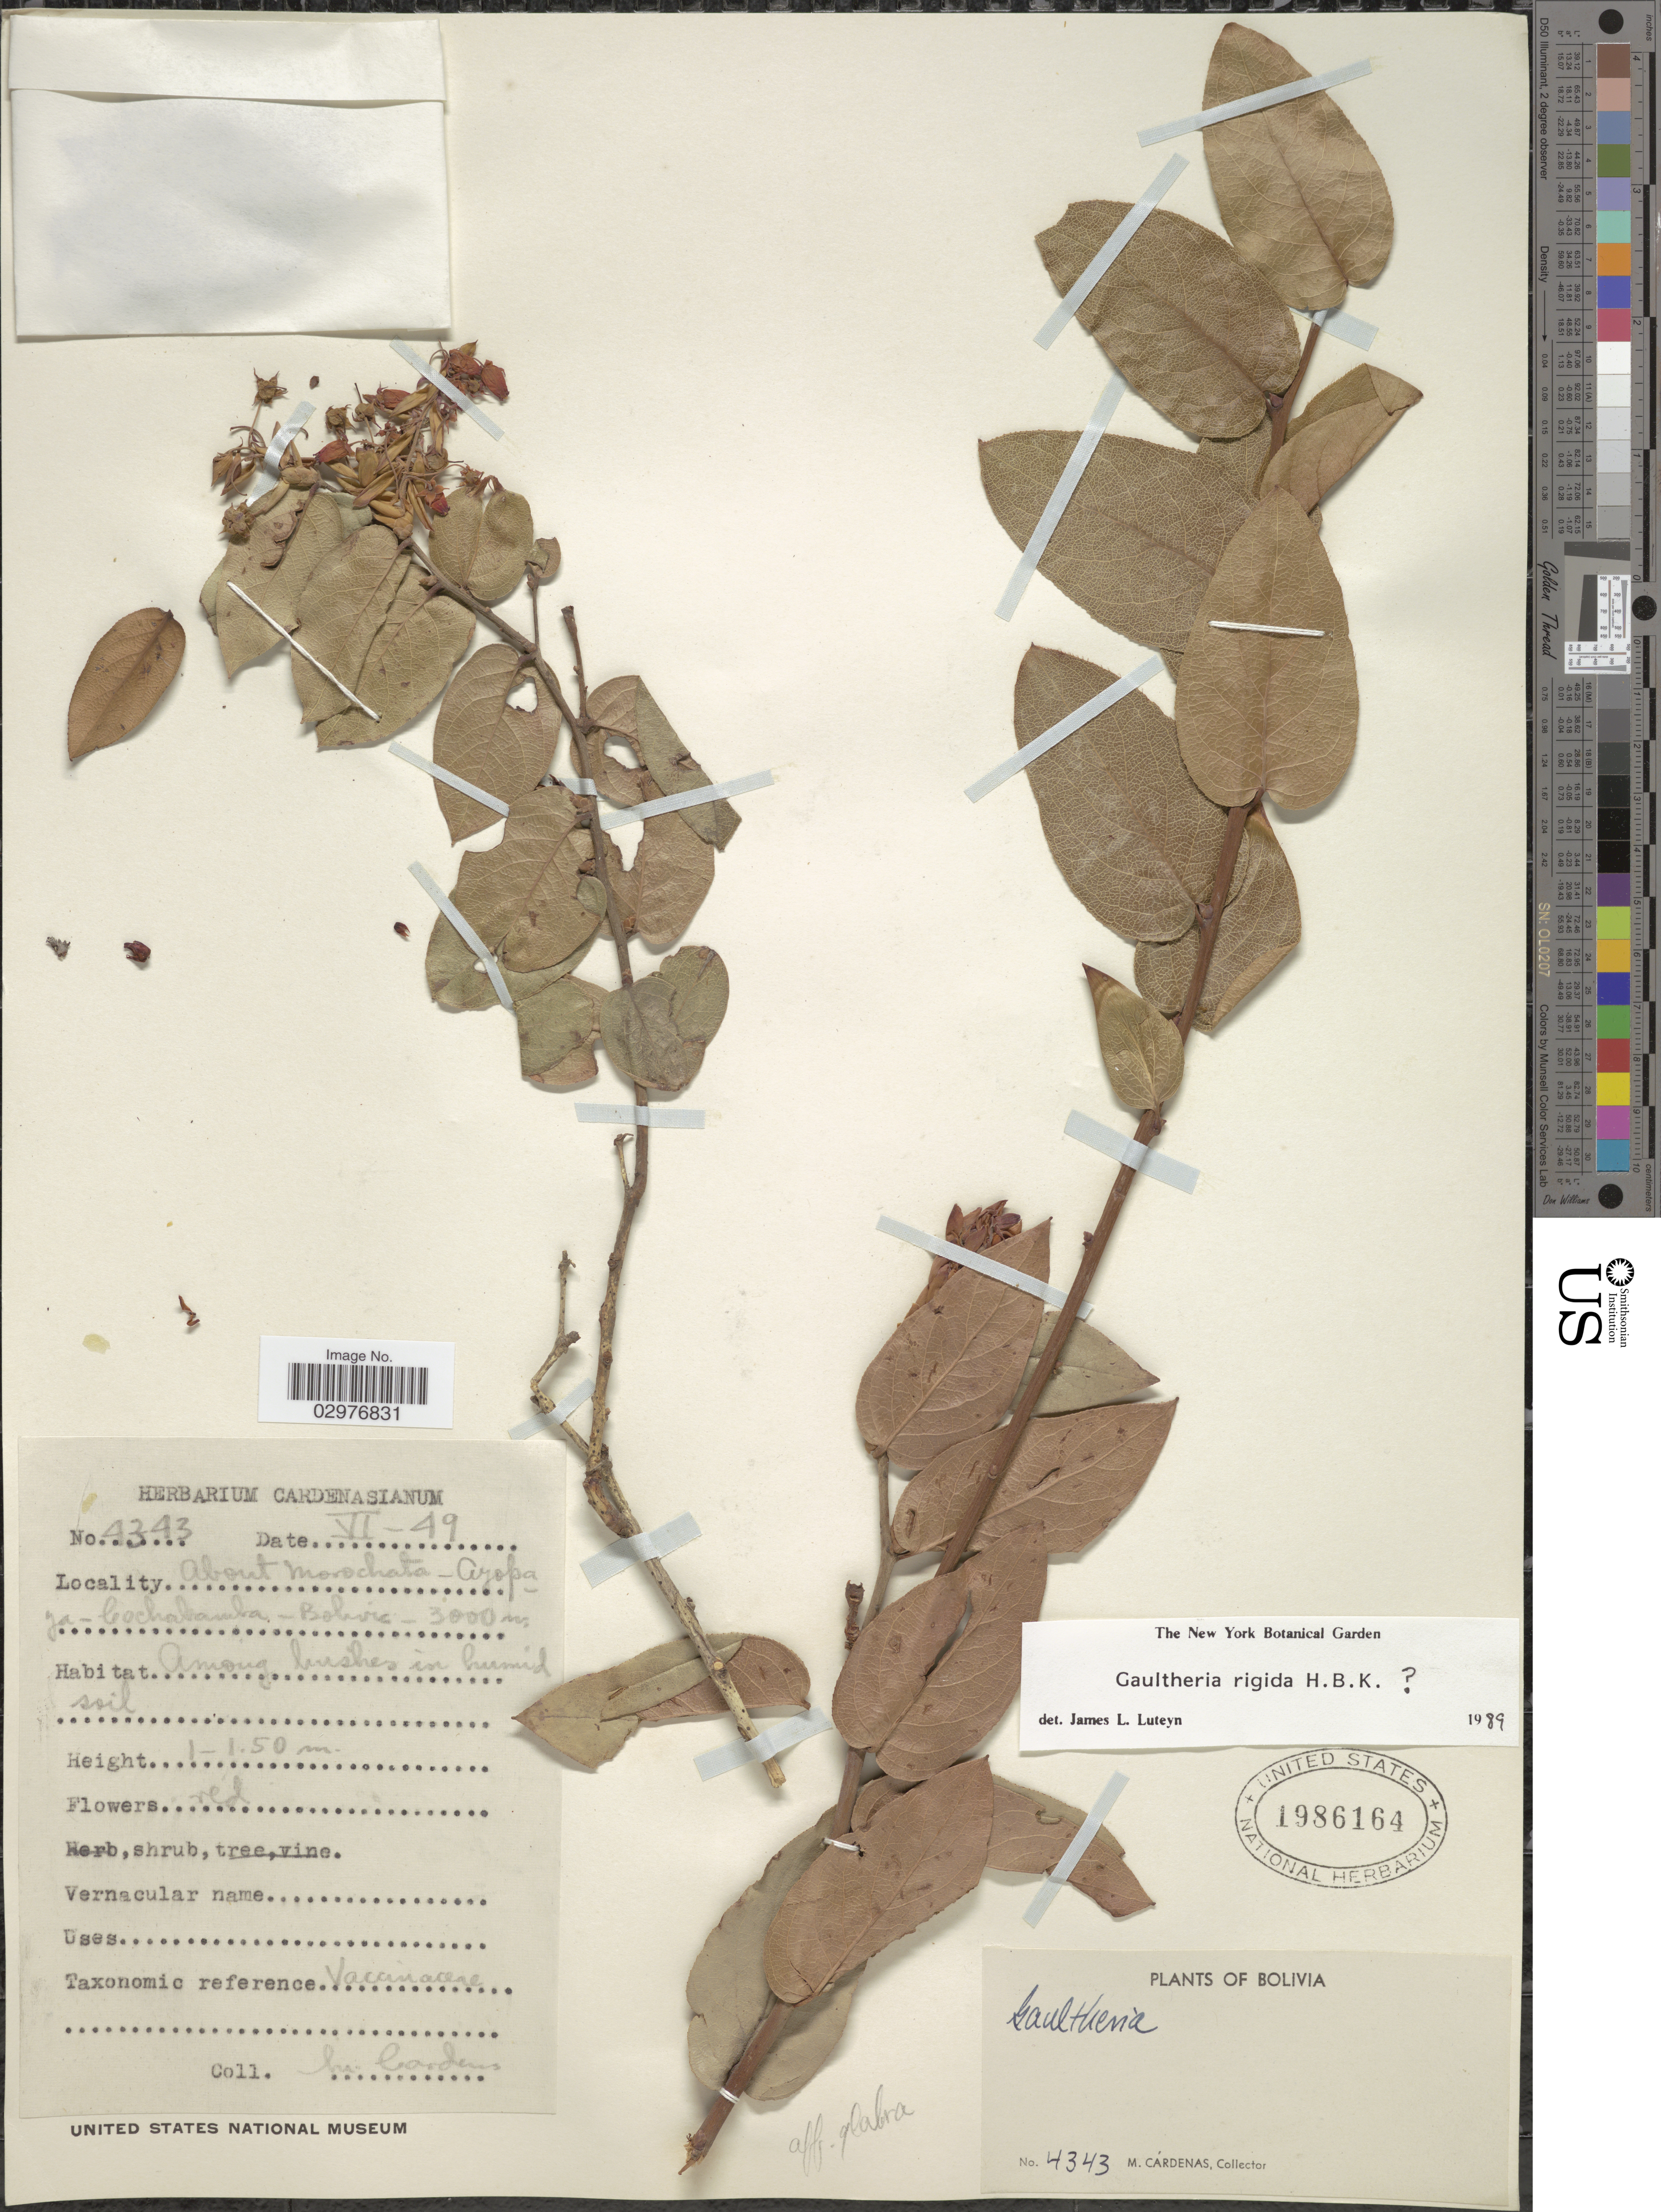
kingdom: Plantae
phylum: Tracheophyta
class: Magnoliopsida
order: Ericales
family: Ericaceae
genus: Gaultheria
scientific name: Gaultheria rigida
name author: Kunth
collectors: M. Cárdenas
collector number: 4343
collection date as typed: Transcribed d/m/y: /6/49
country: Bolivia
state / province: Cochabamba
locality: About Morochata-Ayopaya.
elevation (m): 3000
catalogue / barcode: US 1986164